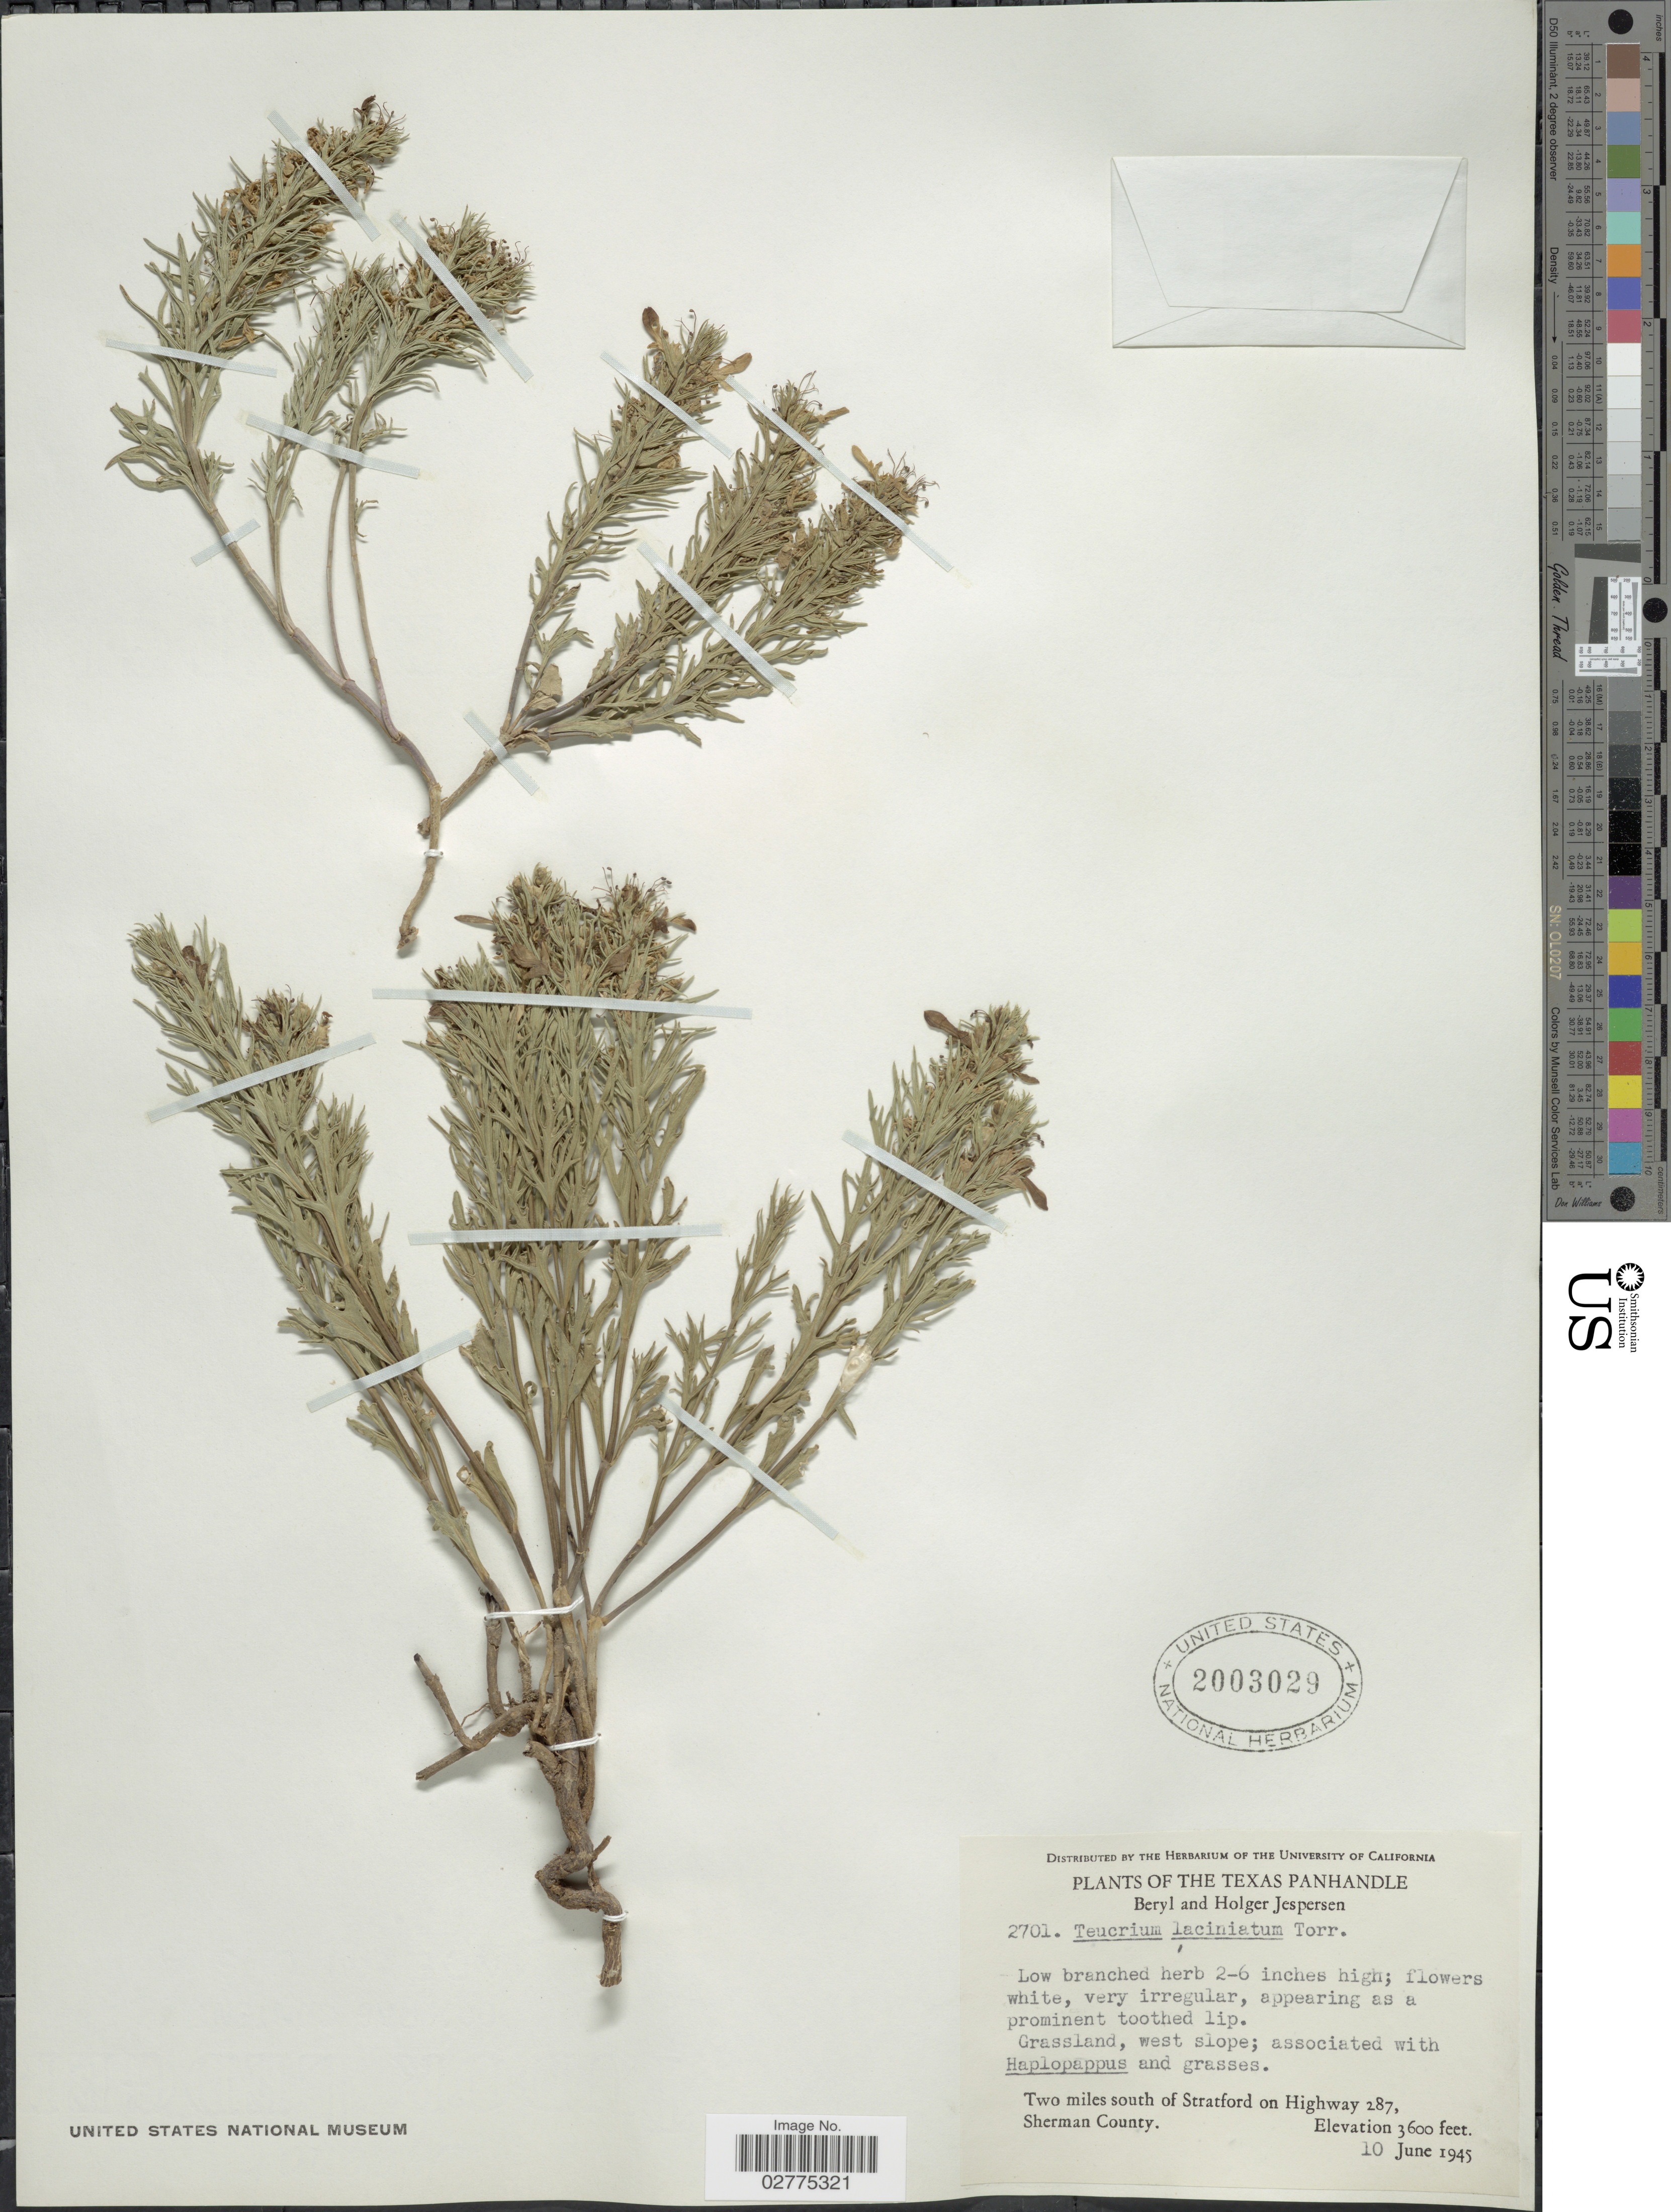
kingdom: Plantae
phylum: Tracheophyta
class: Magnoliopsida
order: Lamiales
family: Lamiaceae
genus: Teucrium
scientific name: Teucrium laciniatum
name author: Torr.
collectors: B. Jespersen & H. Jespersen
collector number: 2701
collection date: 1945-06-10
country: United States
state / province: Texas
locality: The Texas Panhandle, Two miles south of Stratford on Highway 287, Sherman County.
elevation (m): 1097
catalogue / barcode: US 2003029